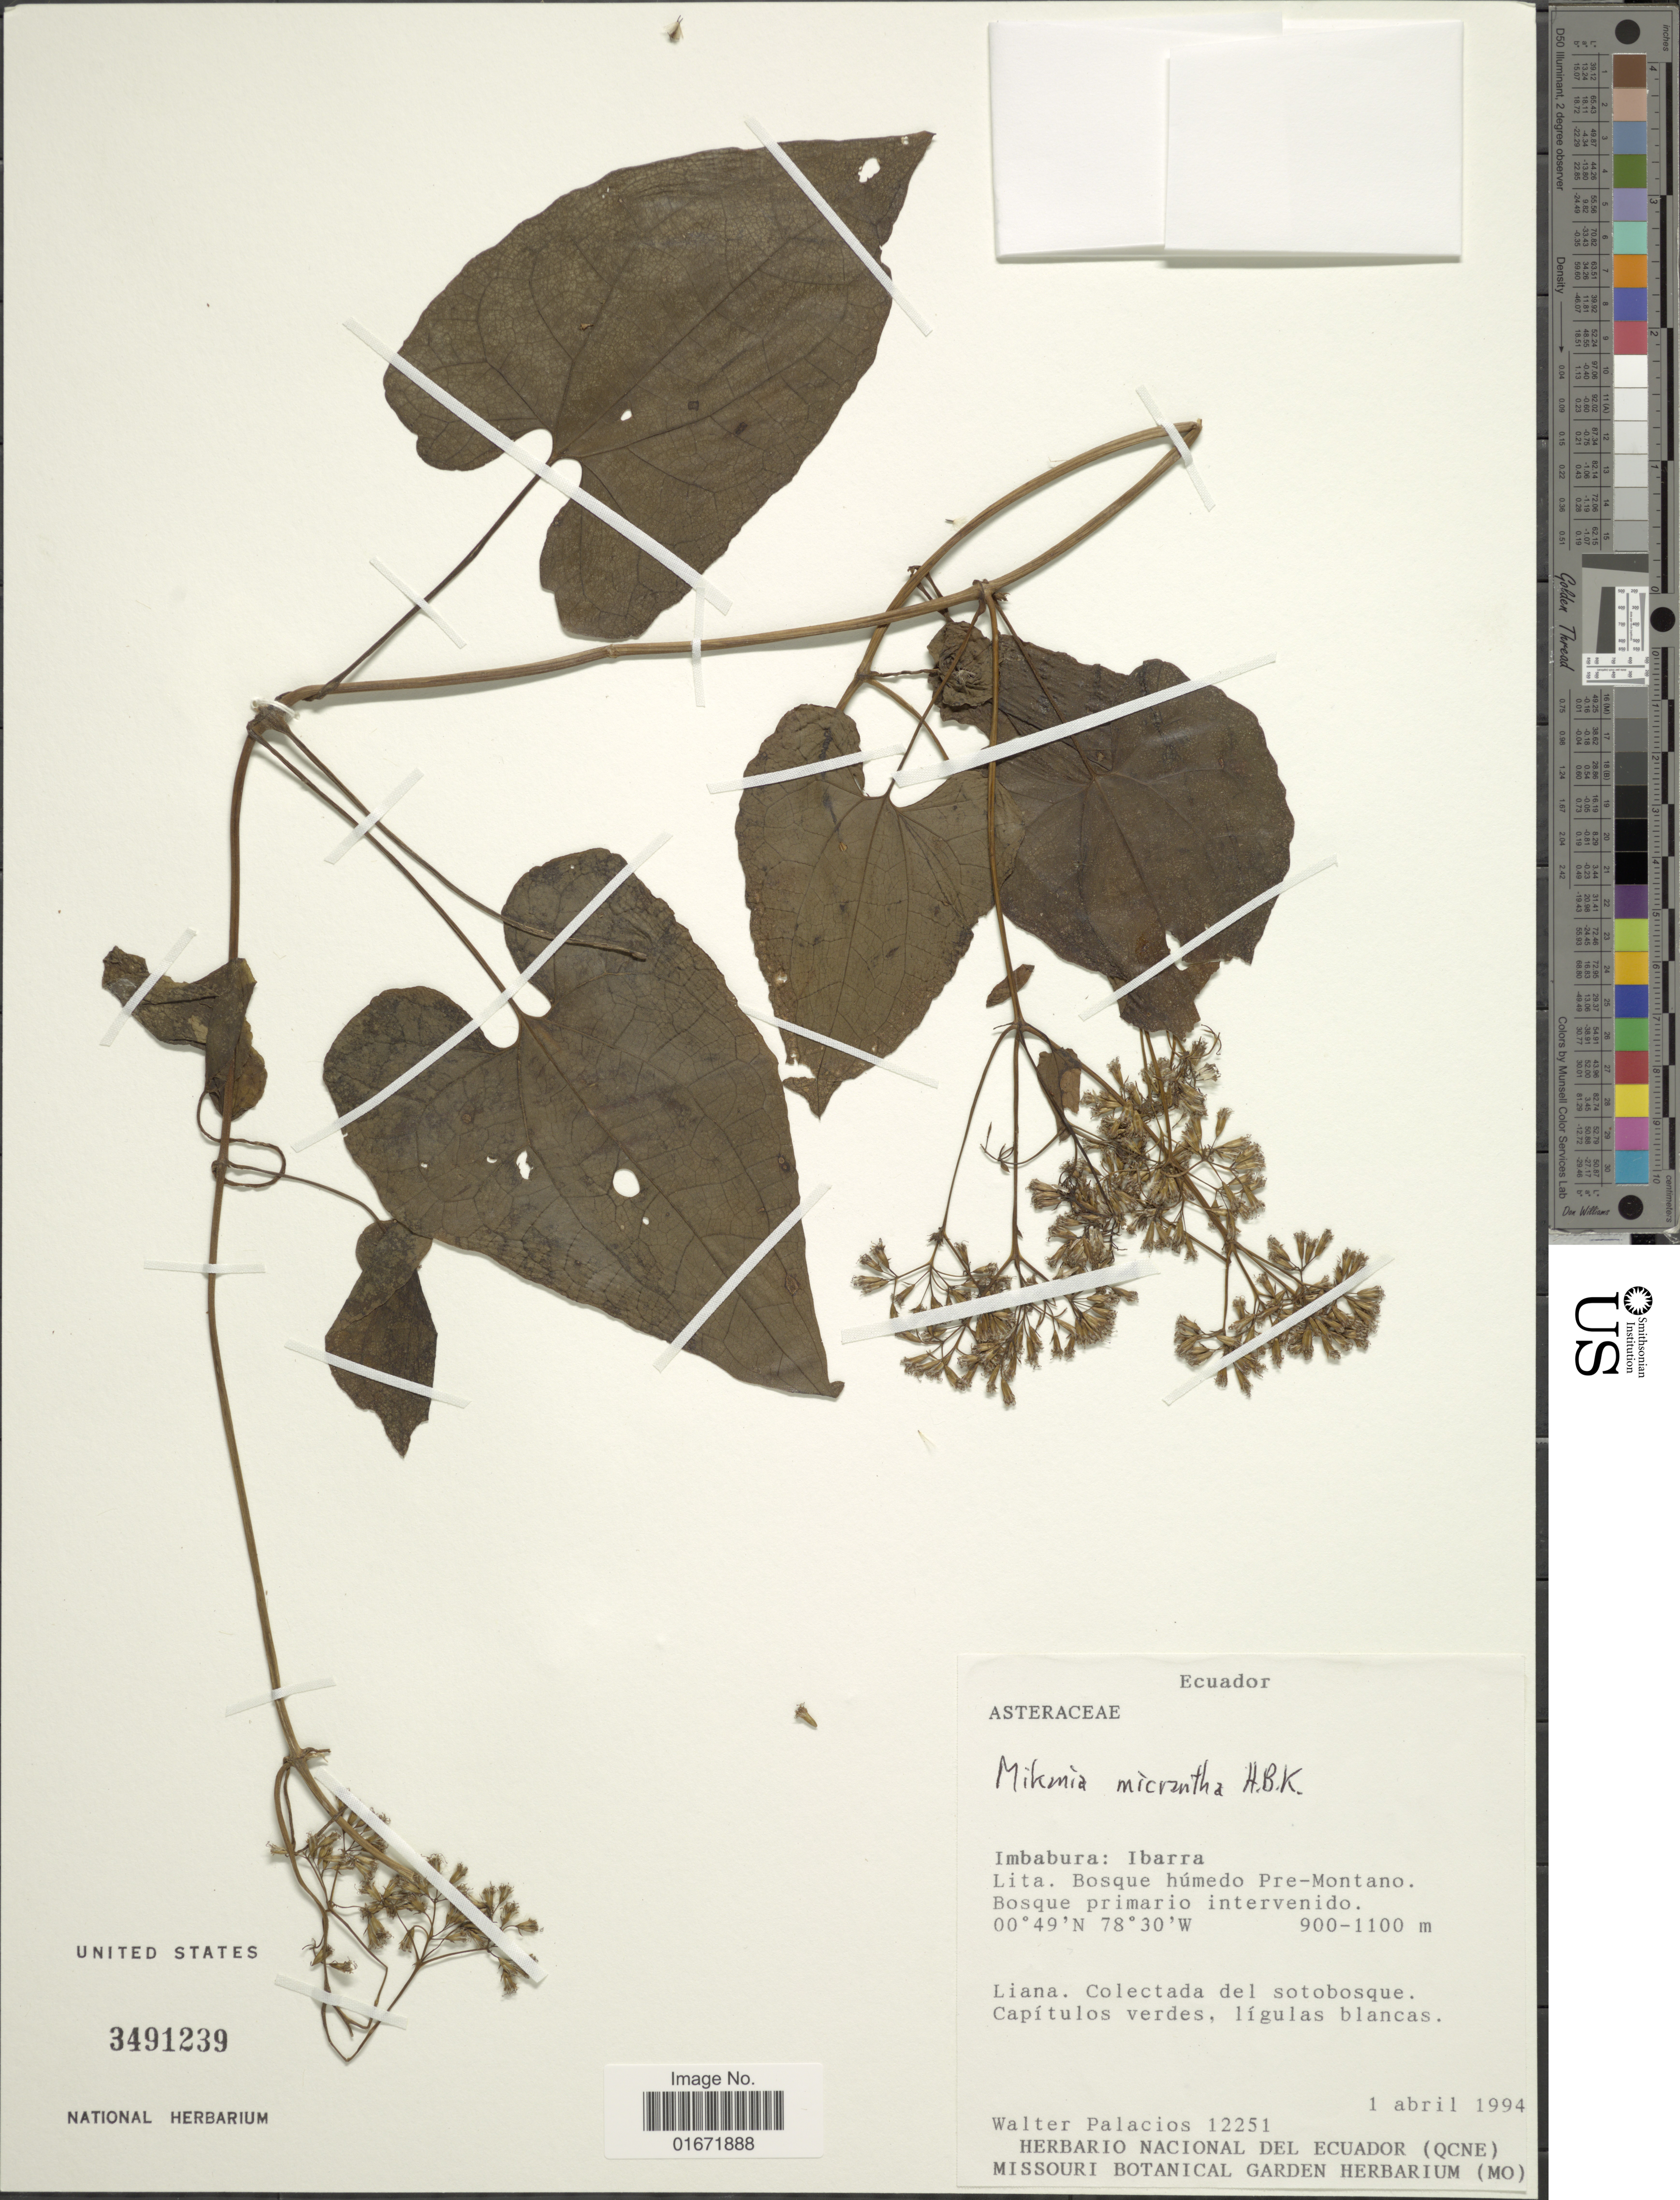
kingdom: Plantae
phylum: Tracheophyta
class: Magnoliopsida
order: Asterales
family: Asteraceae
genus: Mikania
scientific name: Mikania micrantha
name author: Kunth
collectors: W. Palacios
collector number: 12251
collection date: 1994-04-01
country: Ecuador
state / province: Imbabura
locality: Imbabura: Ibarra. Lita. Bosque húmedo Pre-Montano. Bosque primario intervenido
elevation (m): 900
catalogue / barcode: US 3491239